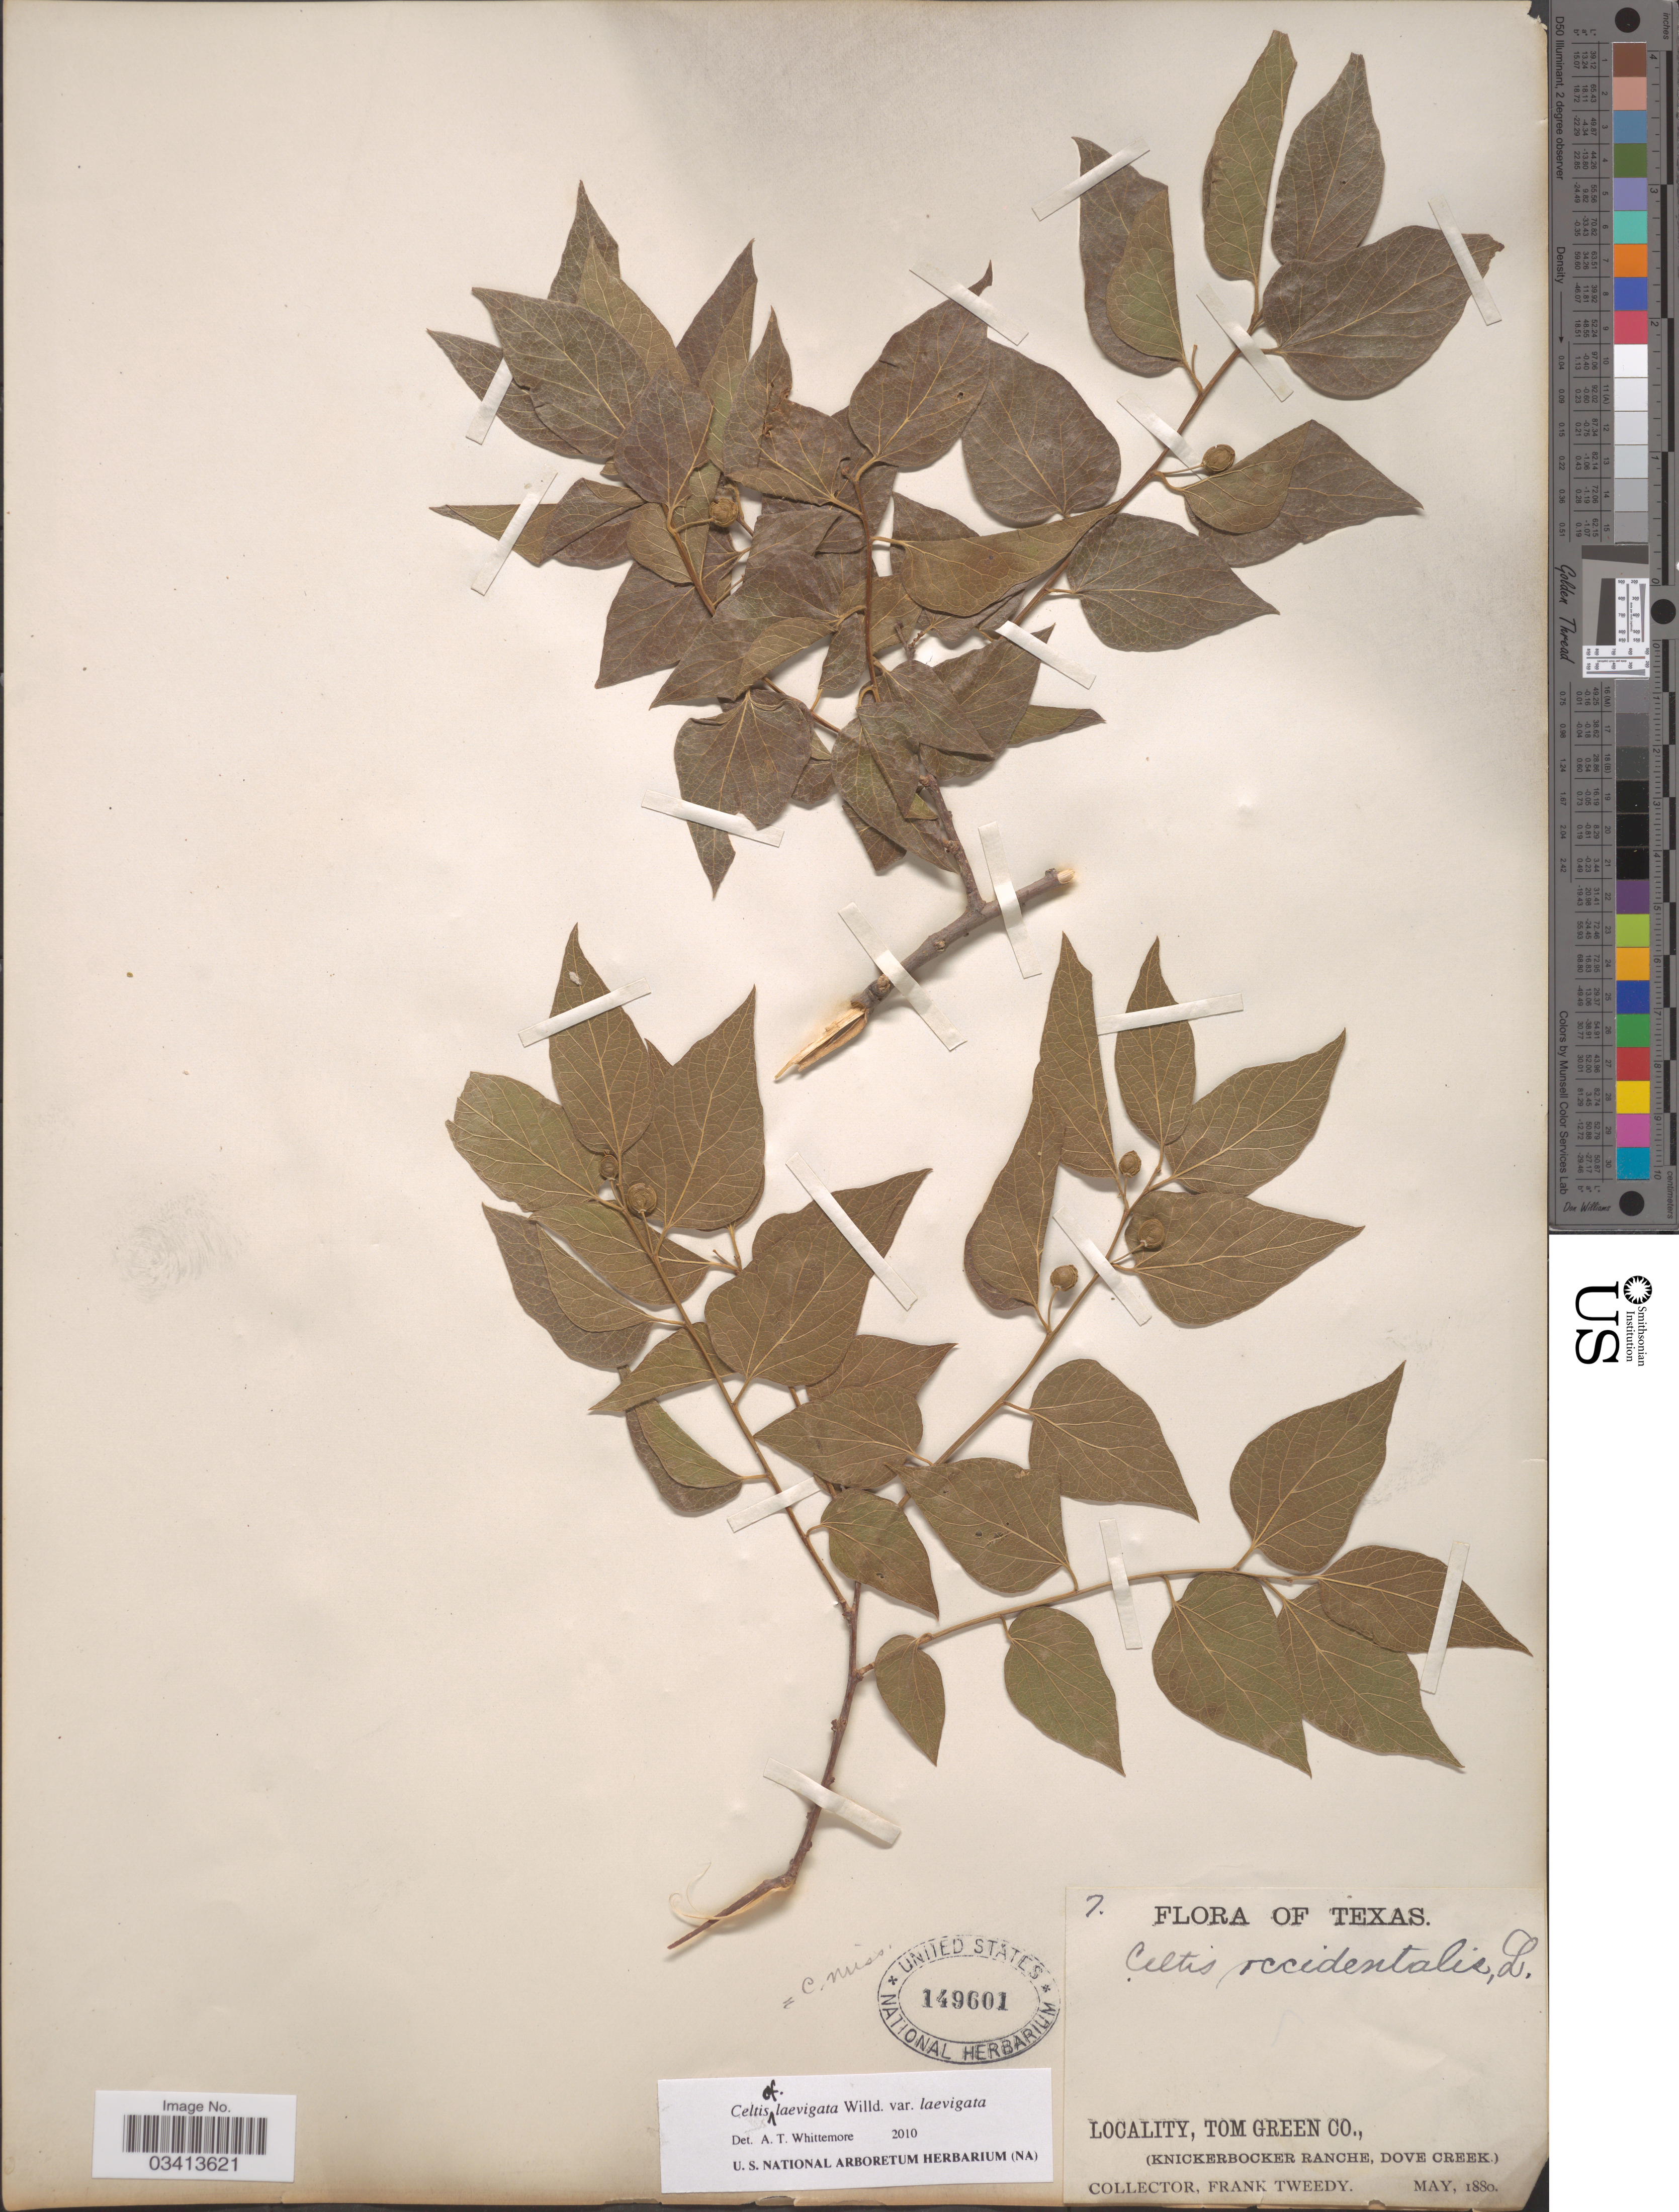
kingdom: Plantae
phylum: Tracheophyta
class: Magnoliopsida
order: Rosales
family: Cannabaceae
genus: Celtis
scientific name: Celtis laevigata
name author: Willd.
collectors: F. Tweedy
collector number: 7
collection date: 1880-05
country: United States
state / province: Texas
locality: Tom Green Co., (Knickerbocker Ranche, Dove Creek.).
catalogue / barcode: US 149601